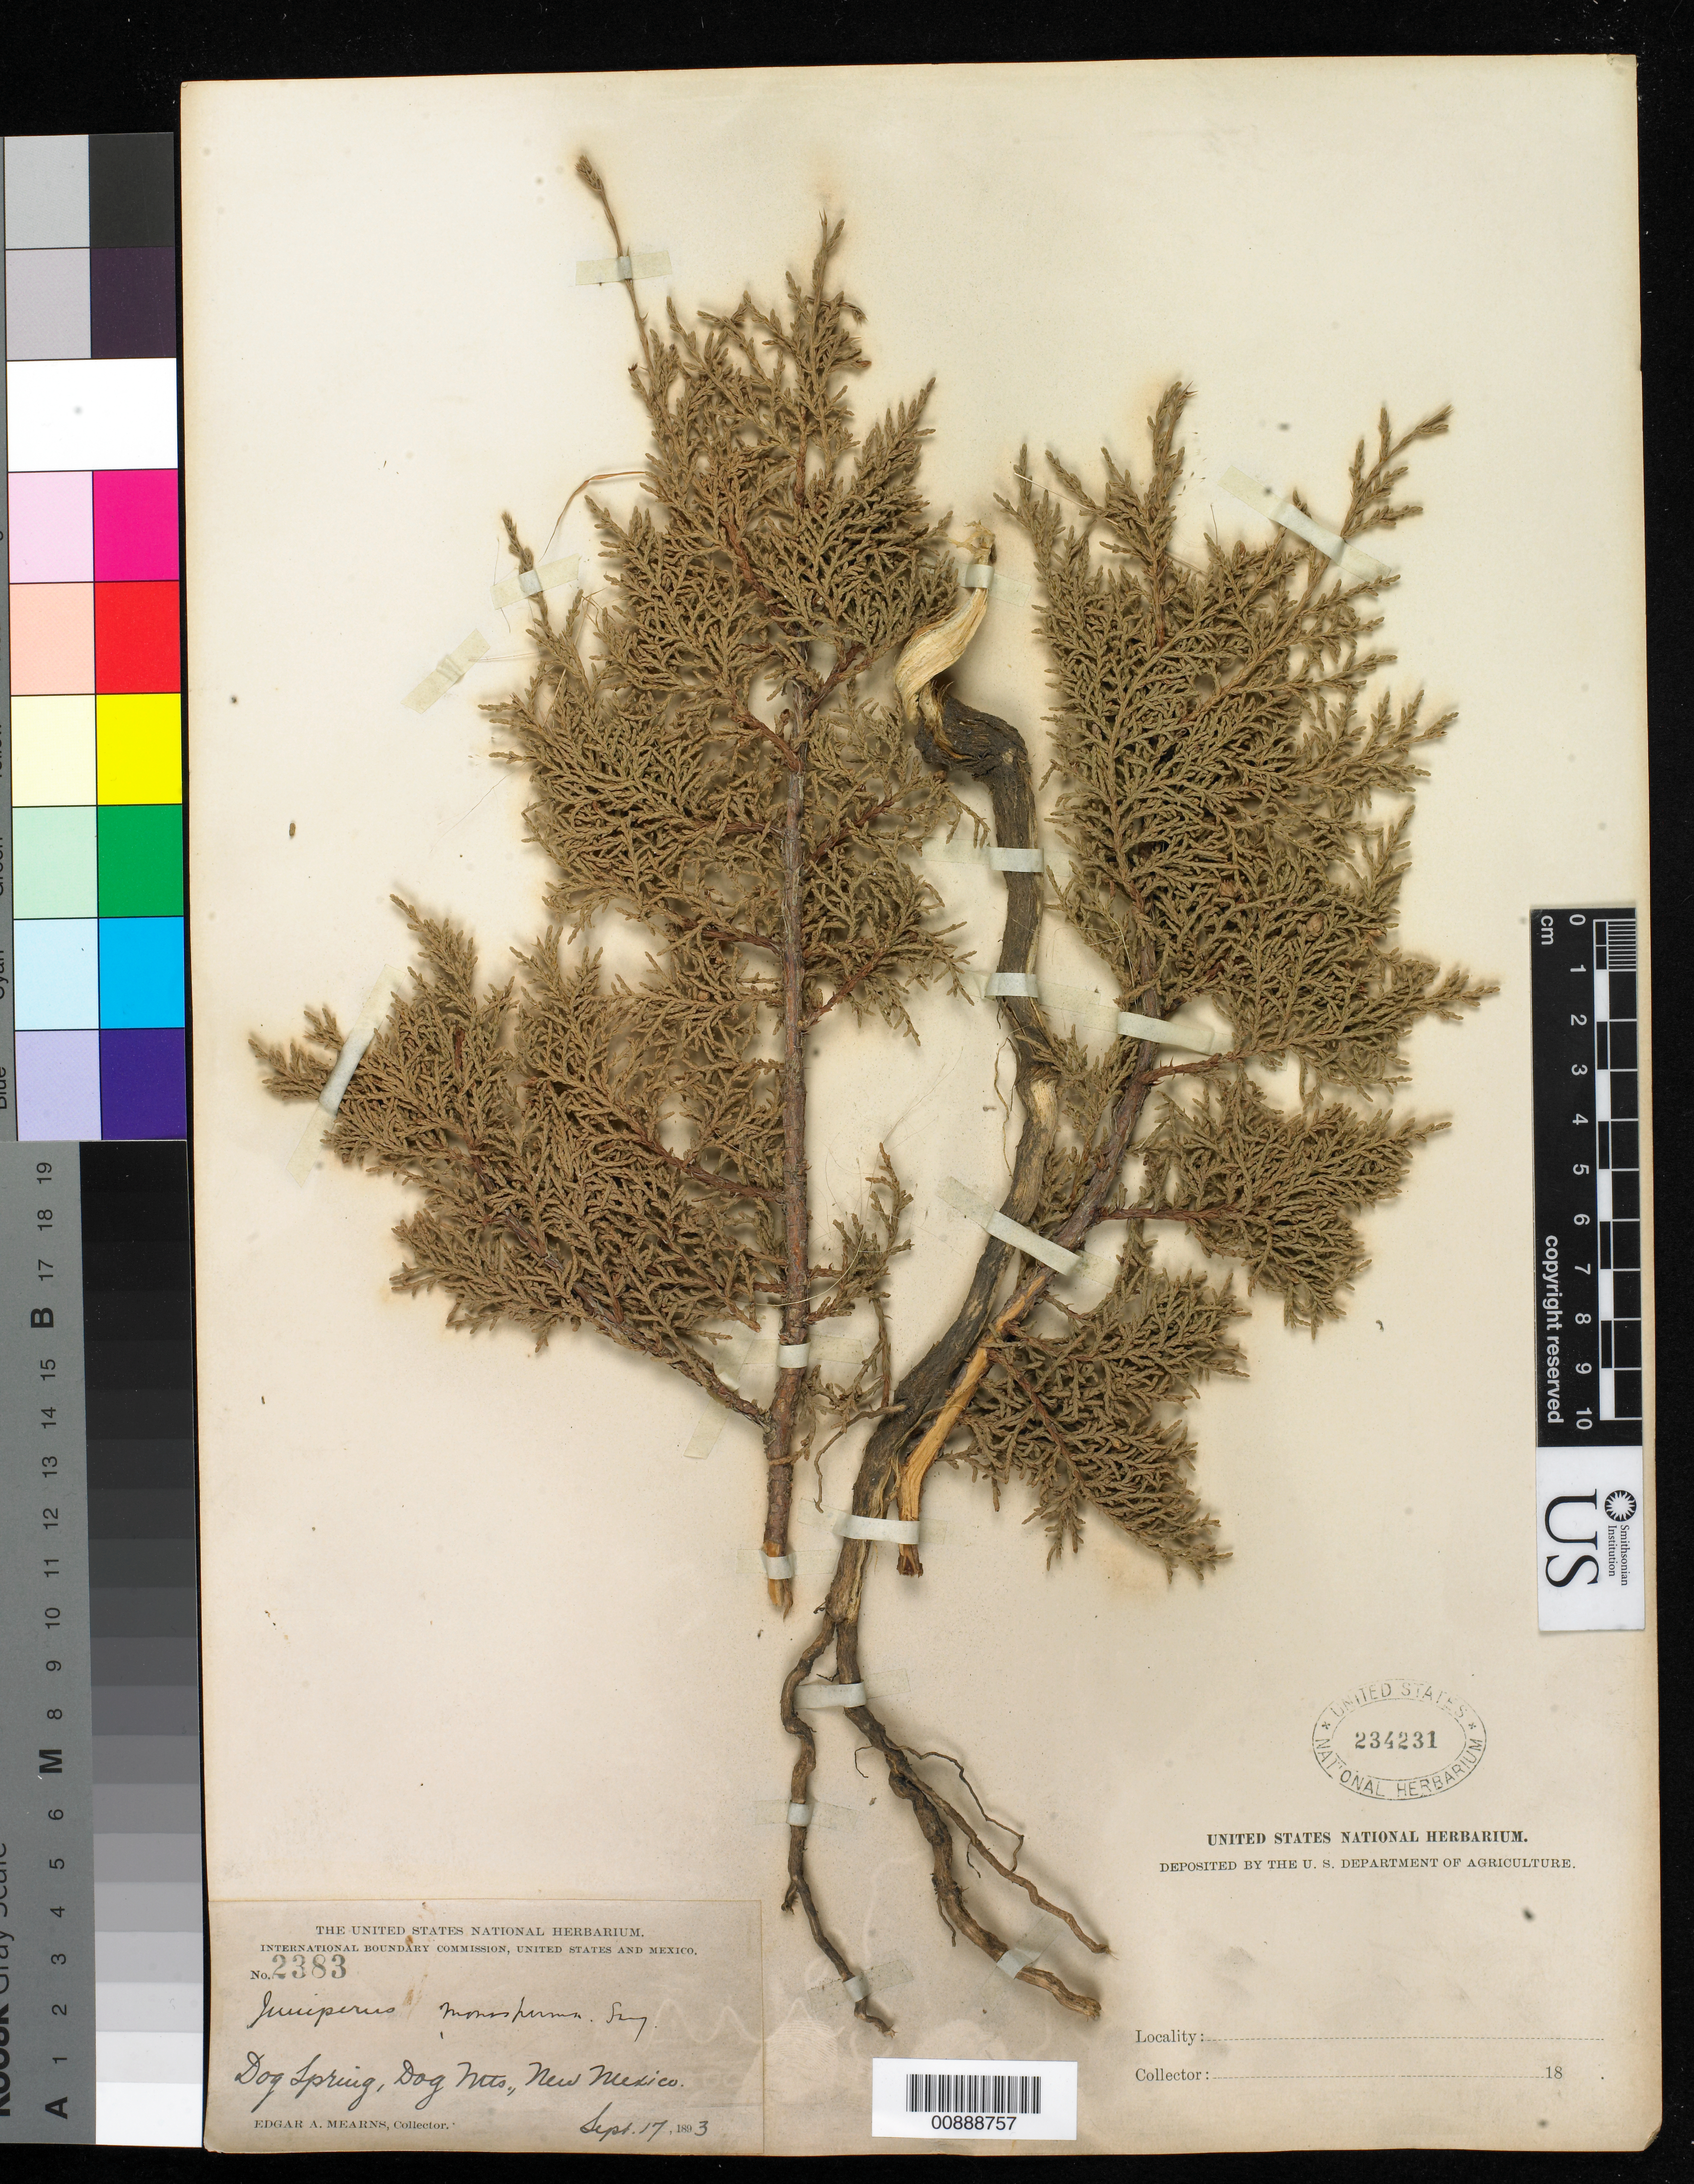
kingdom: Plantae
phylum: Tracheophyta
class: Pinopsida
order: Pinales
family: Cupressaceae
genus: Juniperus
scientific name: Juniperus monosperma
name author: (Engelm.) Sarg.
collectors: E. A. Mearns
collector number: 2383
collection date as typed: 17 Sep 1893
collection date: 1893-09-17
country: United States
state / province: New Mexico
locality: Dog Spring, Dog Mts., New Mexico.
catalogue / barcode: US 234231